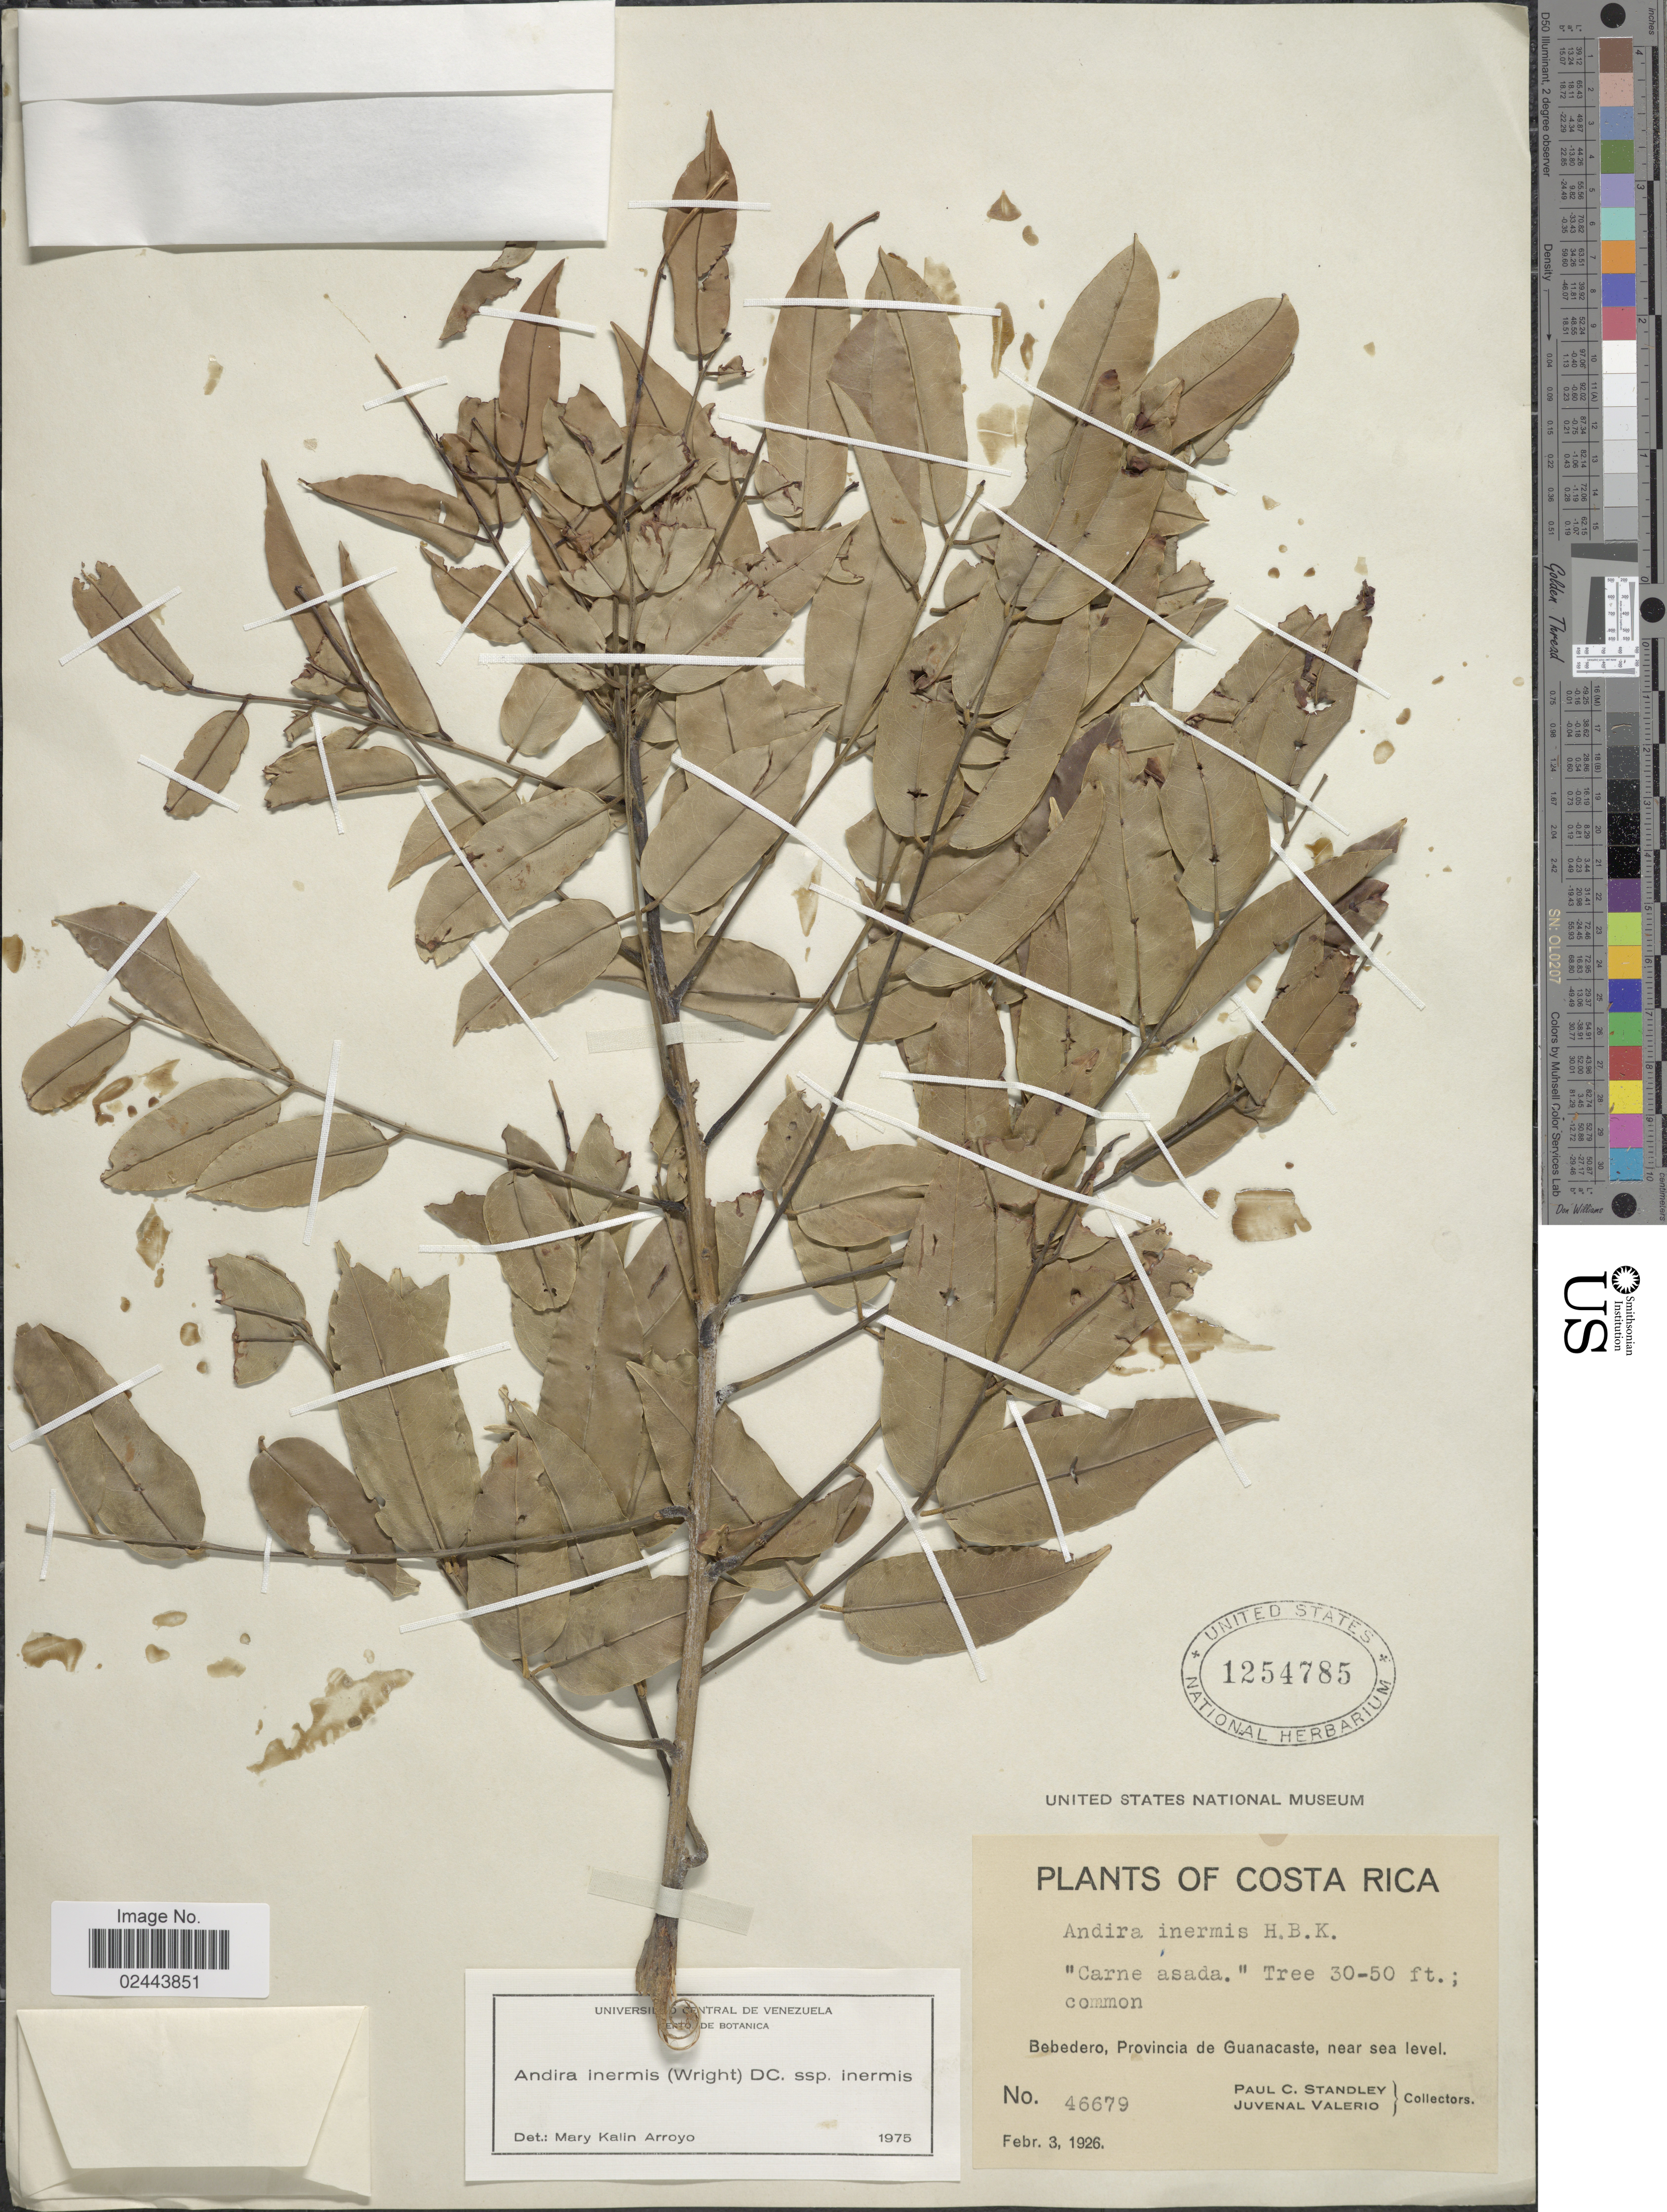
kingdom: Plantae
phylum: Tracheophyta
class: Magnoliopsida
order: Fabales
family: Fabaceae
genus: Andira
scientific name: Andira inermis subsp. inermis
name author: (W. Wright) Kunth ex DC.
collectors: P. C. Standley & J. Valerio R.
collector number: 46679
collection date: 1926-02-03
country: Costa Rica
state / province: Guanacaste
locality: Bebedero.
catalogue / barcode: US 1254785